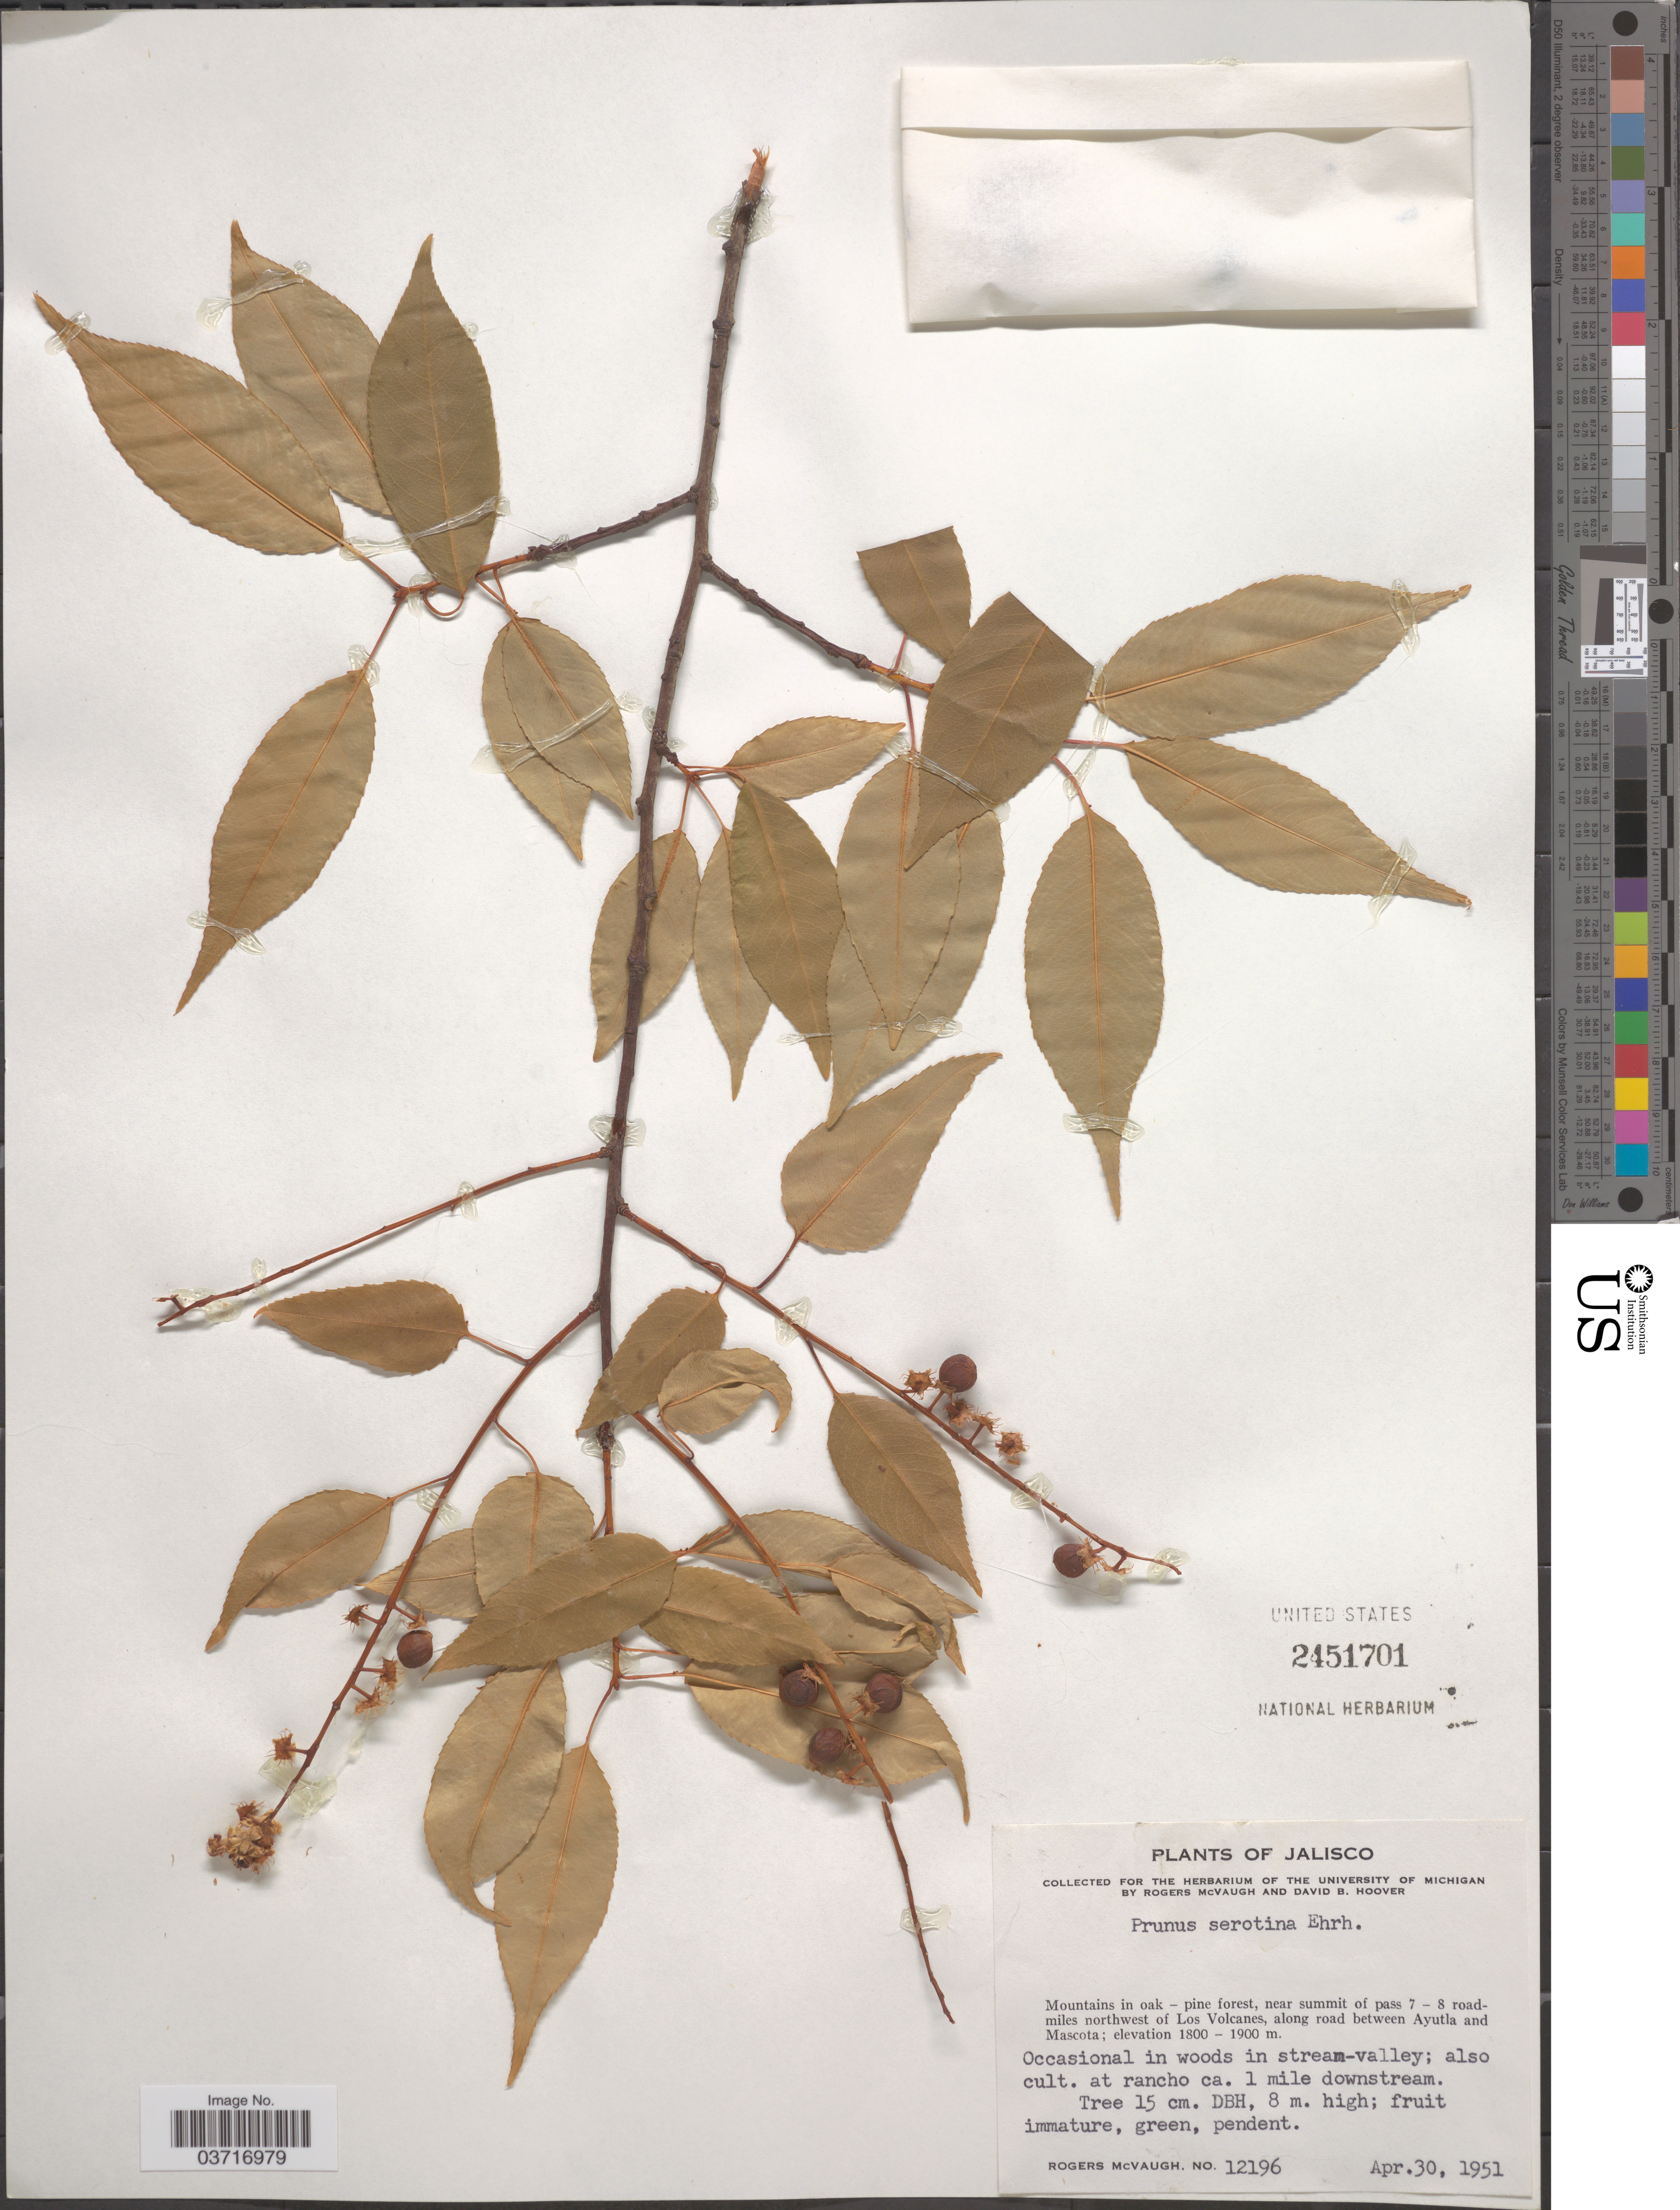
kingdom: Plantae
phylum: Tracheophyta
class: Magnoliopsida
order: Rosales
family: Rosaceae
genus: Prunus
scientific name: Prunus serotina subsp. serotina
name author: Ehrh.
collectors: R. McVaugh & D. B. Hoover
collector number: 12196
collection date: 1951-04-30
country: Mexico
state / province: Jalisco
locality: Near summit of pass 7-8 road-miles northwest of Los Volcanes, along road between Ayutla and Mascota. At rancho ca. 1 mile downstream.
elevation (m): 1800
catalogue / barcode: US 2451701